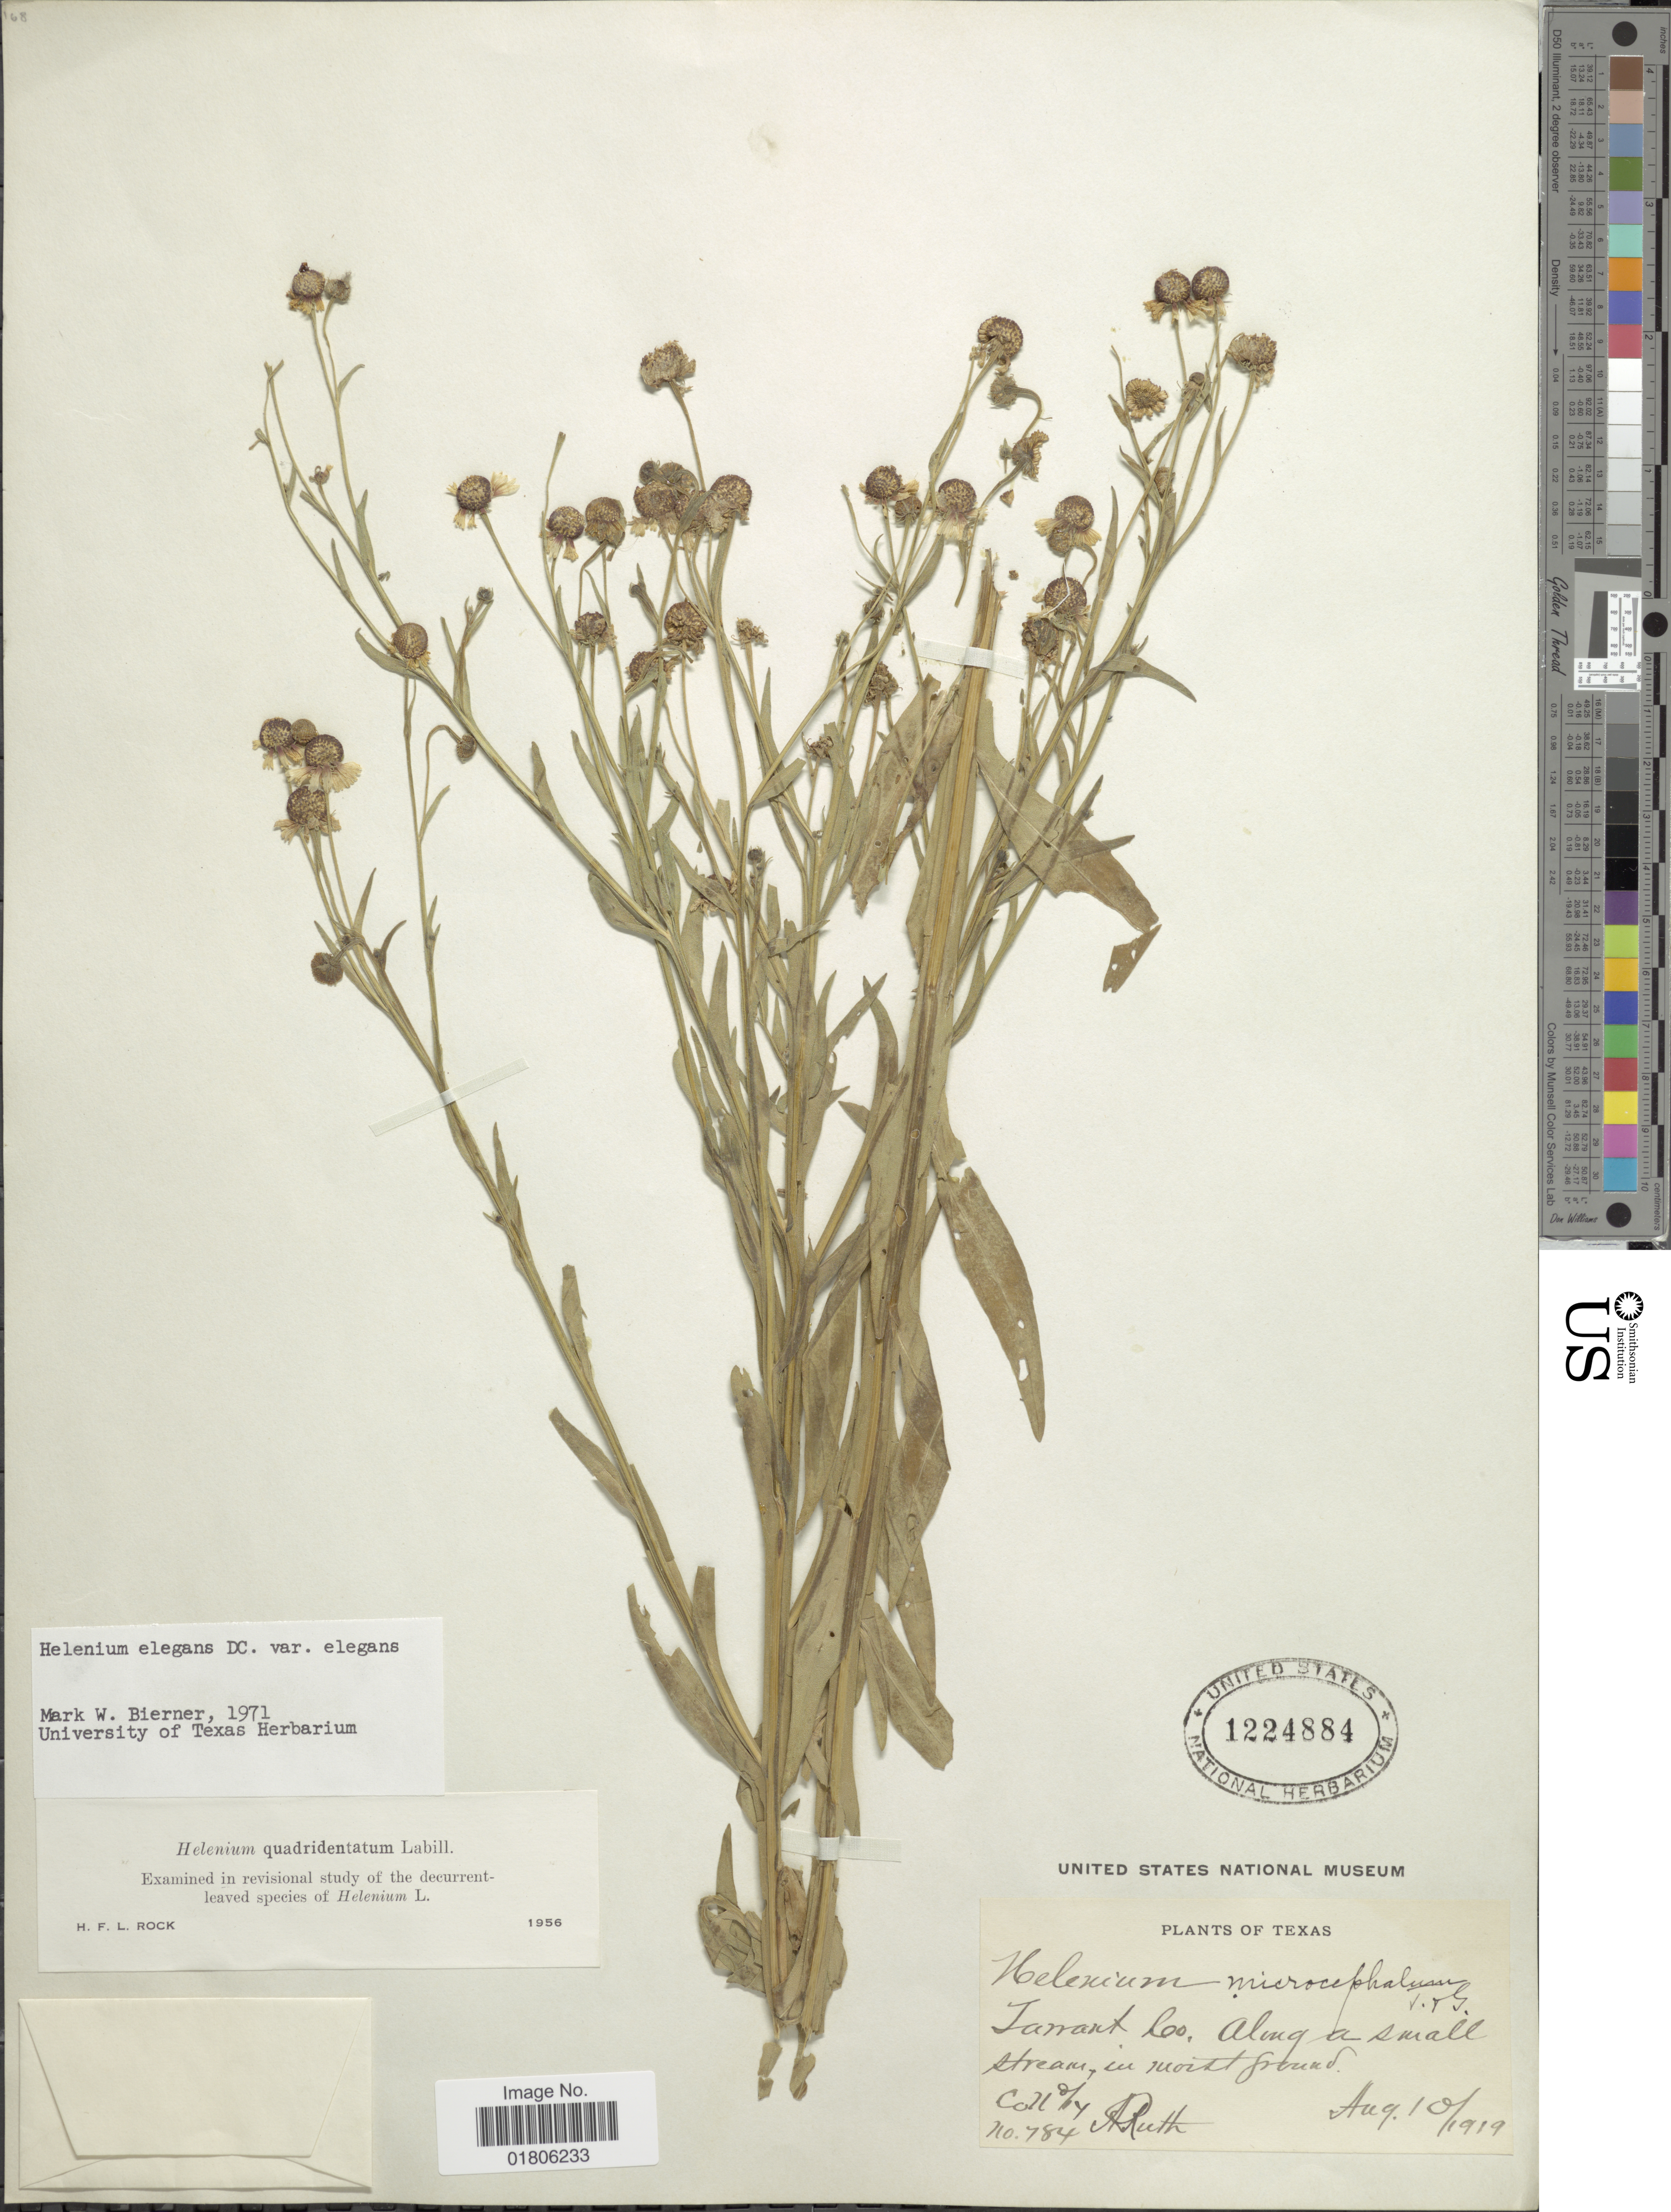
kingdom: Plantae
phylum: Tracheophyta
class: Magnoliopsida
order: Asterales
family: Asteraceae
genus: Helenium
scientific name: Helenium elegans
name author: DC.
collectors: A. Ruth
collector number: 784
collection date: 1919-08-10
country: United States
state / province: Texas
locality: Tarrant Co. along a small stream in moist ground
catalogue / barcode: US 1224884